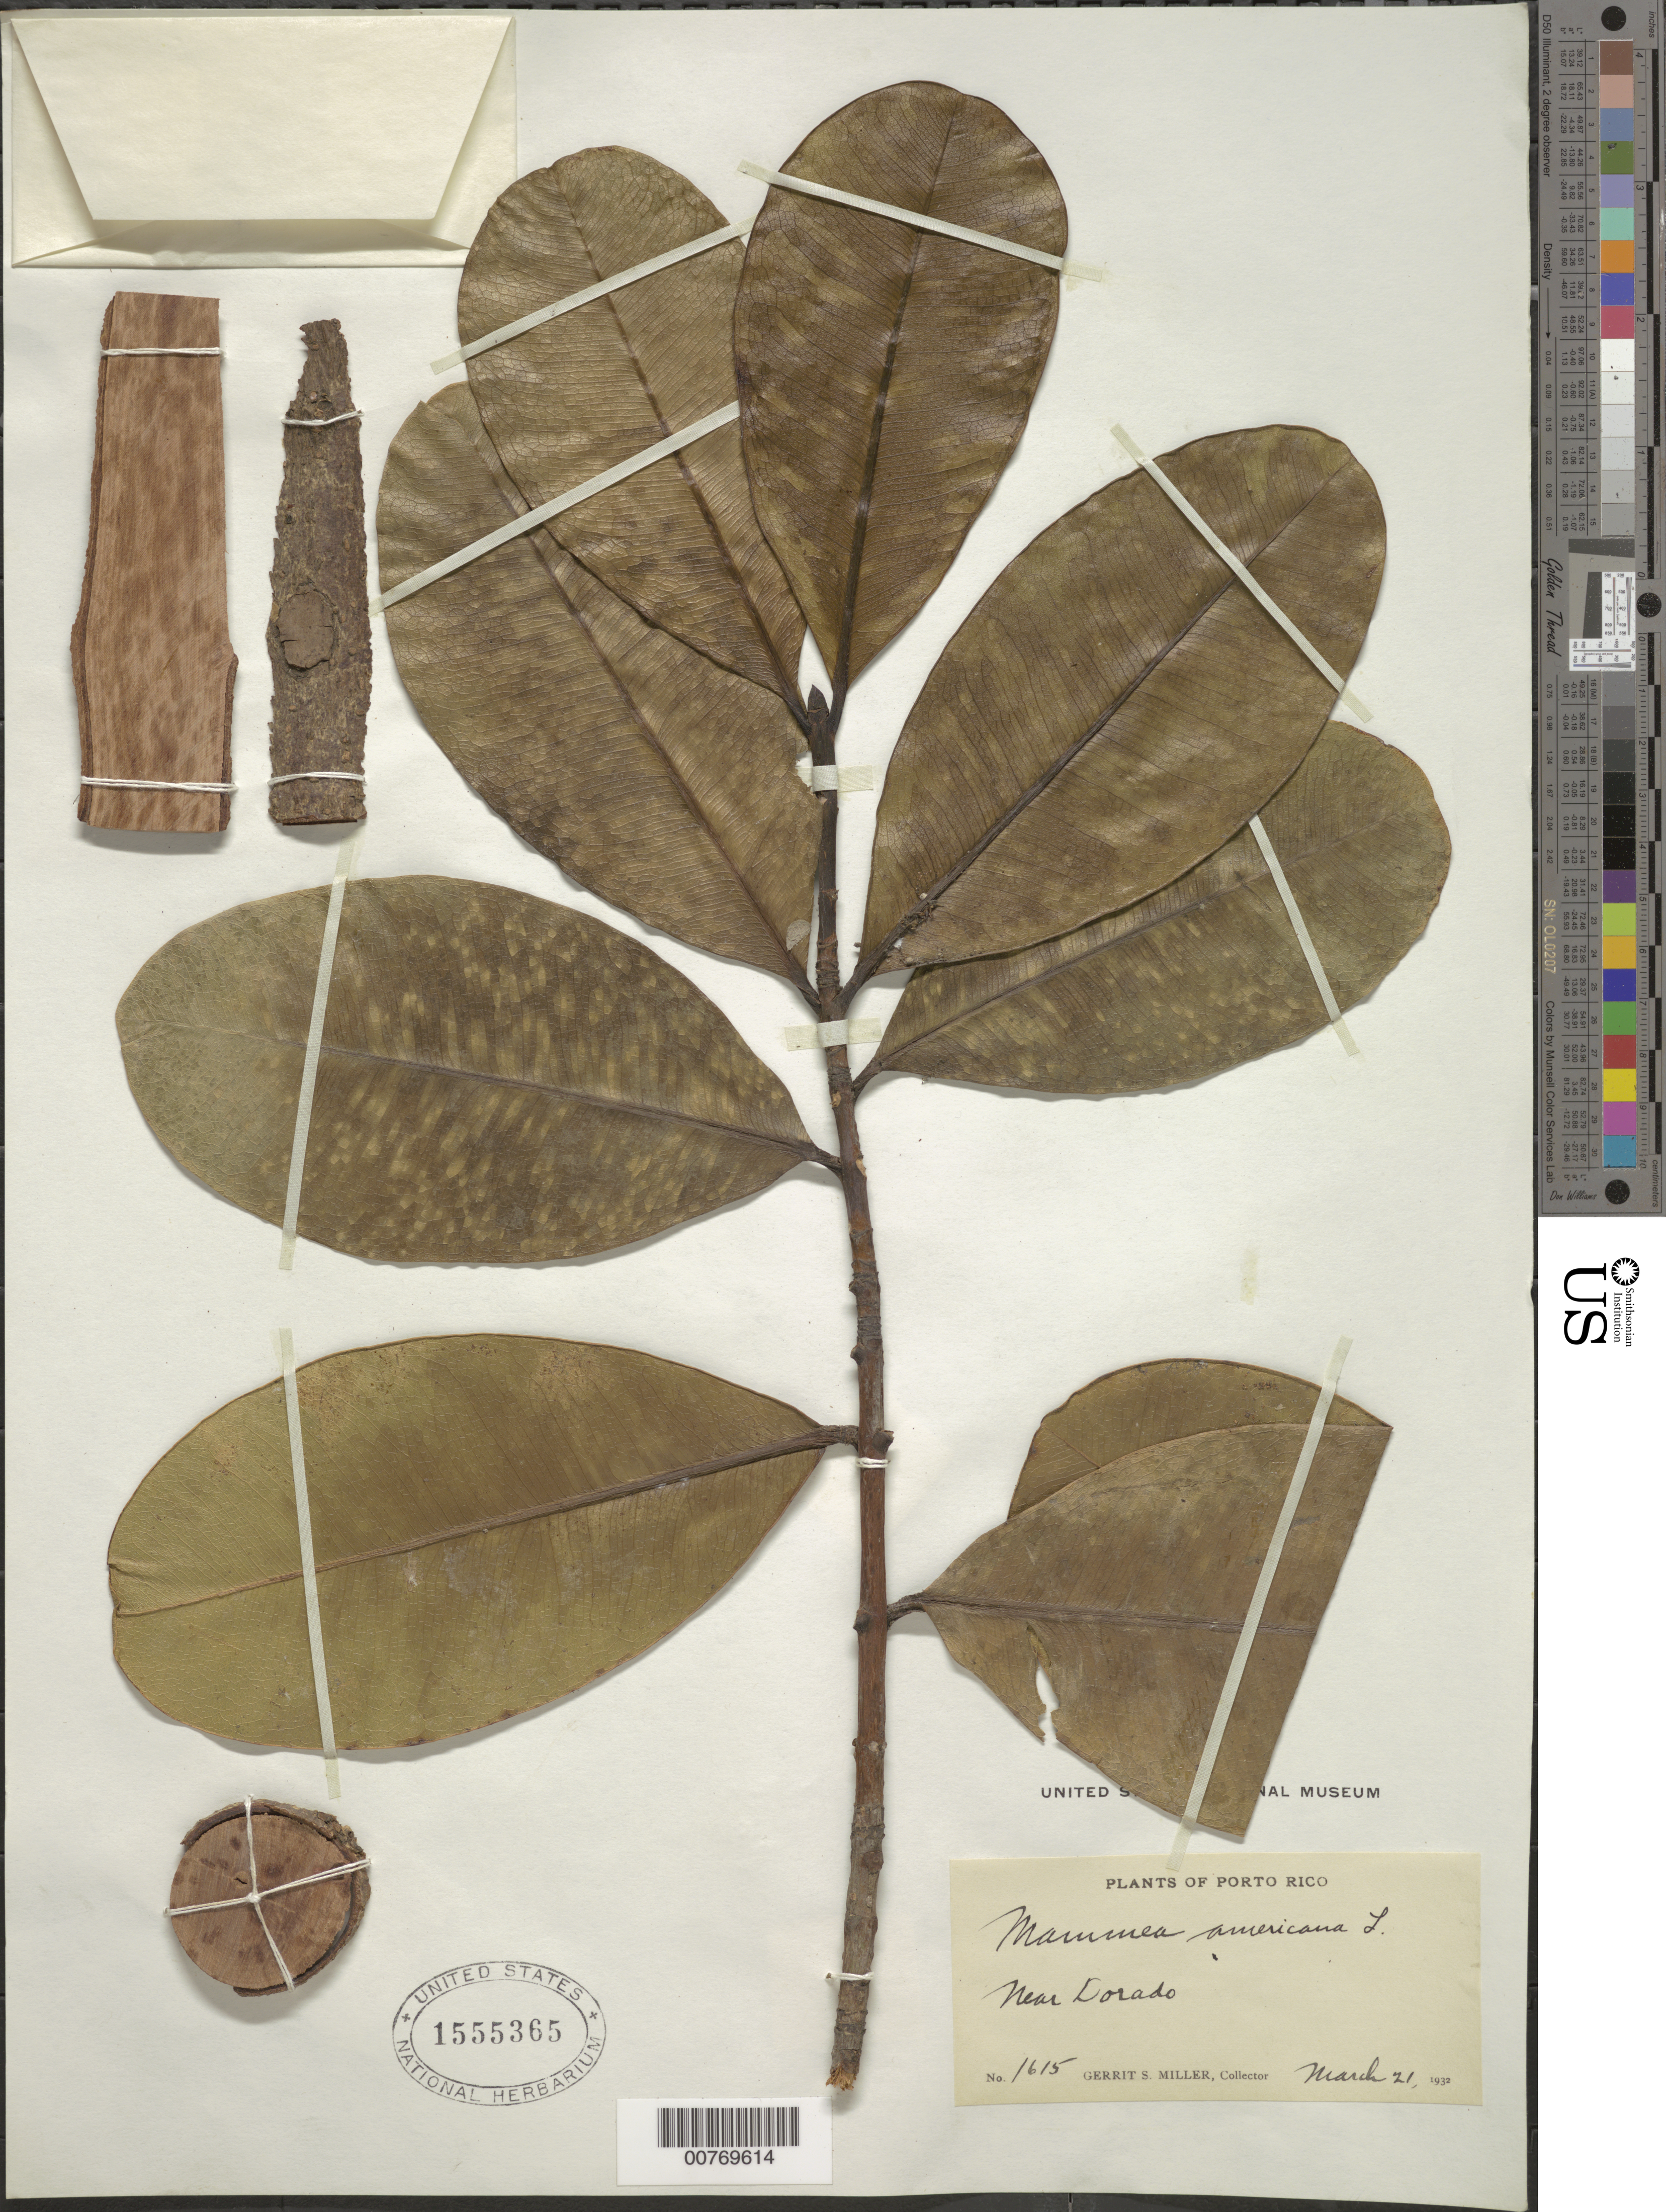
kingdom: Plantae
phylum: Tracheophyta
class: Magnoliopsida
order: Malpighiales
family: Calophyllaceae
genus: Mammea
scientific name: Mammea americana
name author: L.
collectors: G. S. Miller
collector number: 1615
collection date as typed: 21 Mar 1932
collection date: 1932-03-21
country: Puerto Rico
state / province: Dorado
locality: Near Dorado.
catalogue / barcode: US 1555365